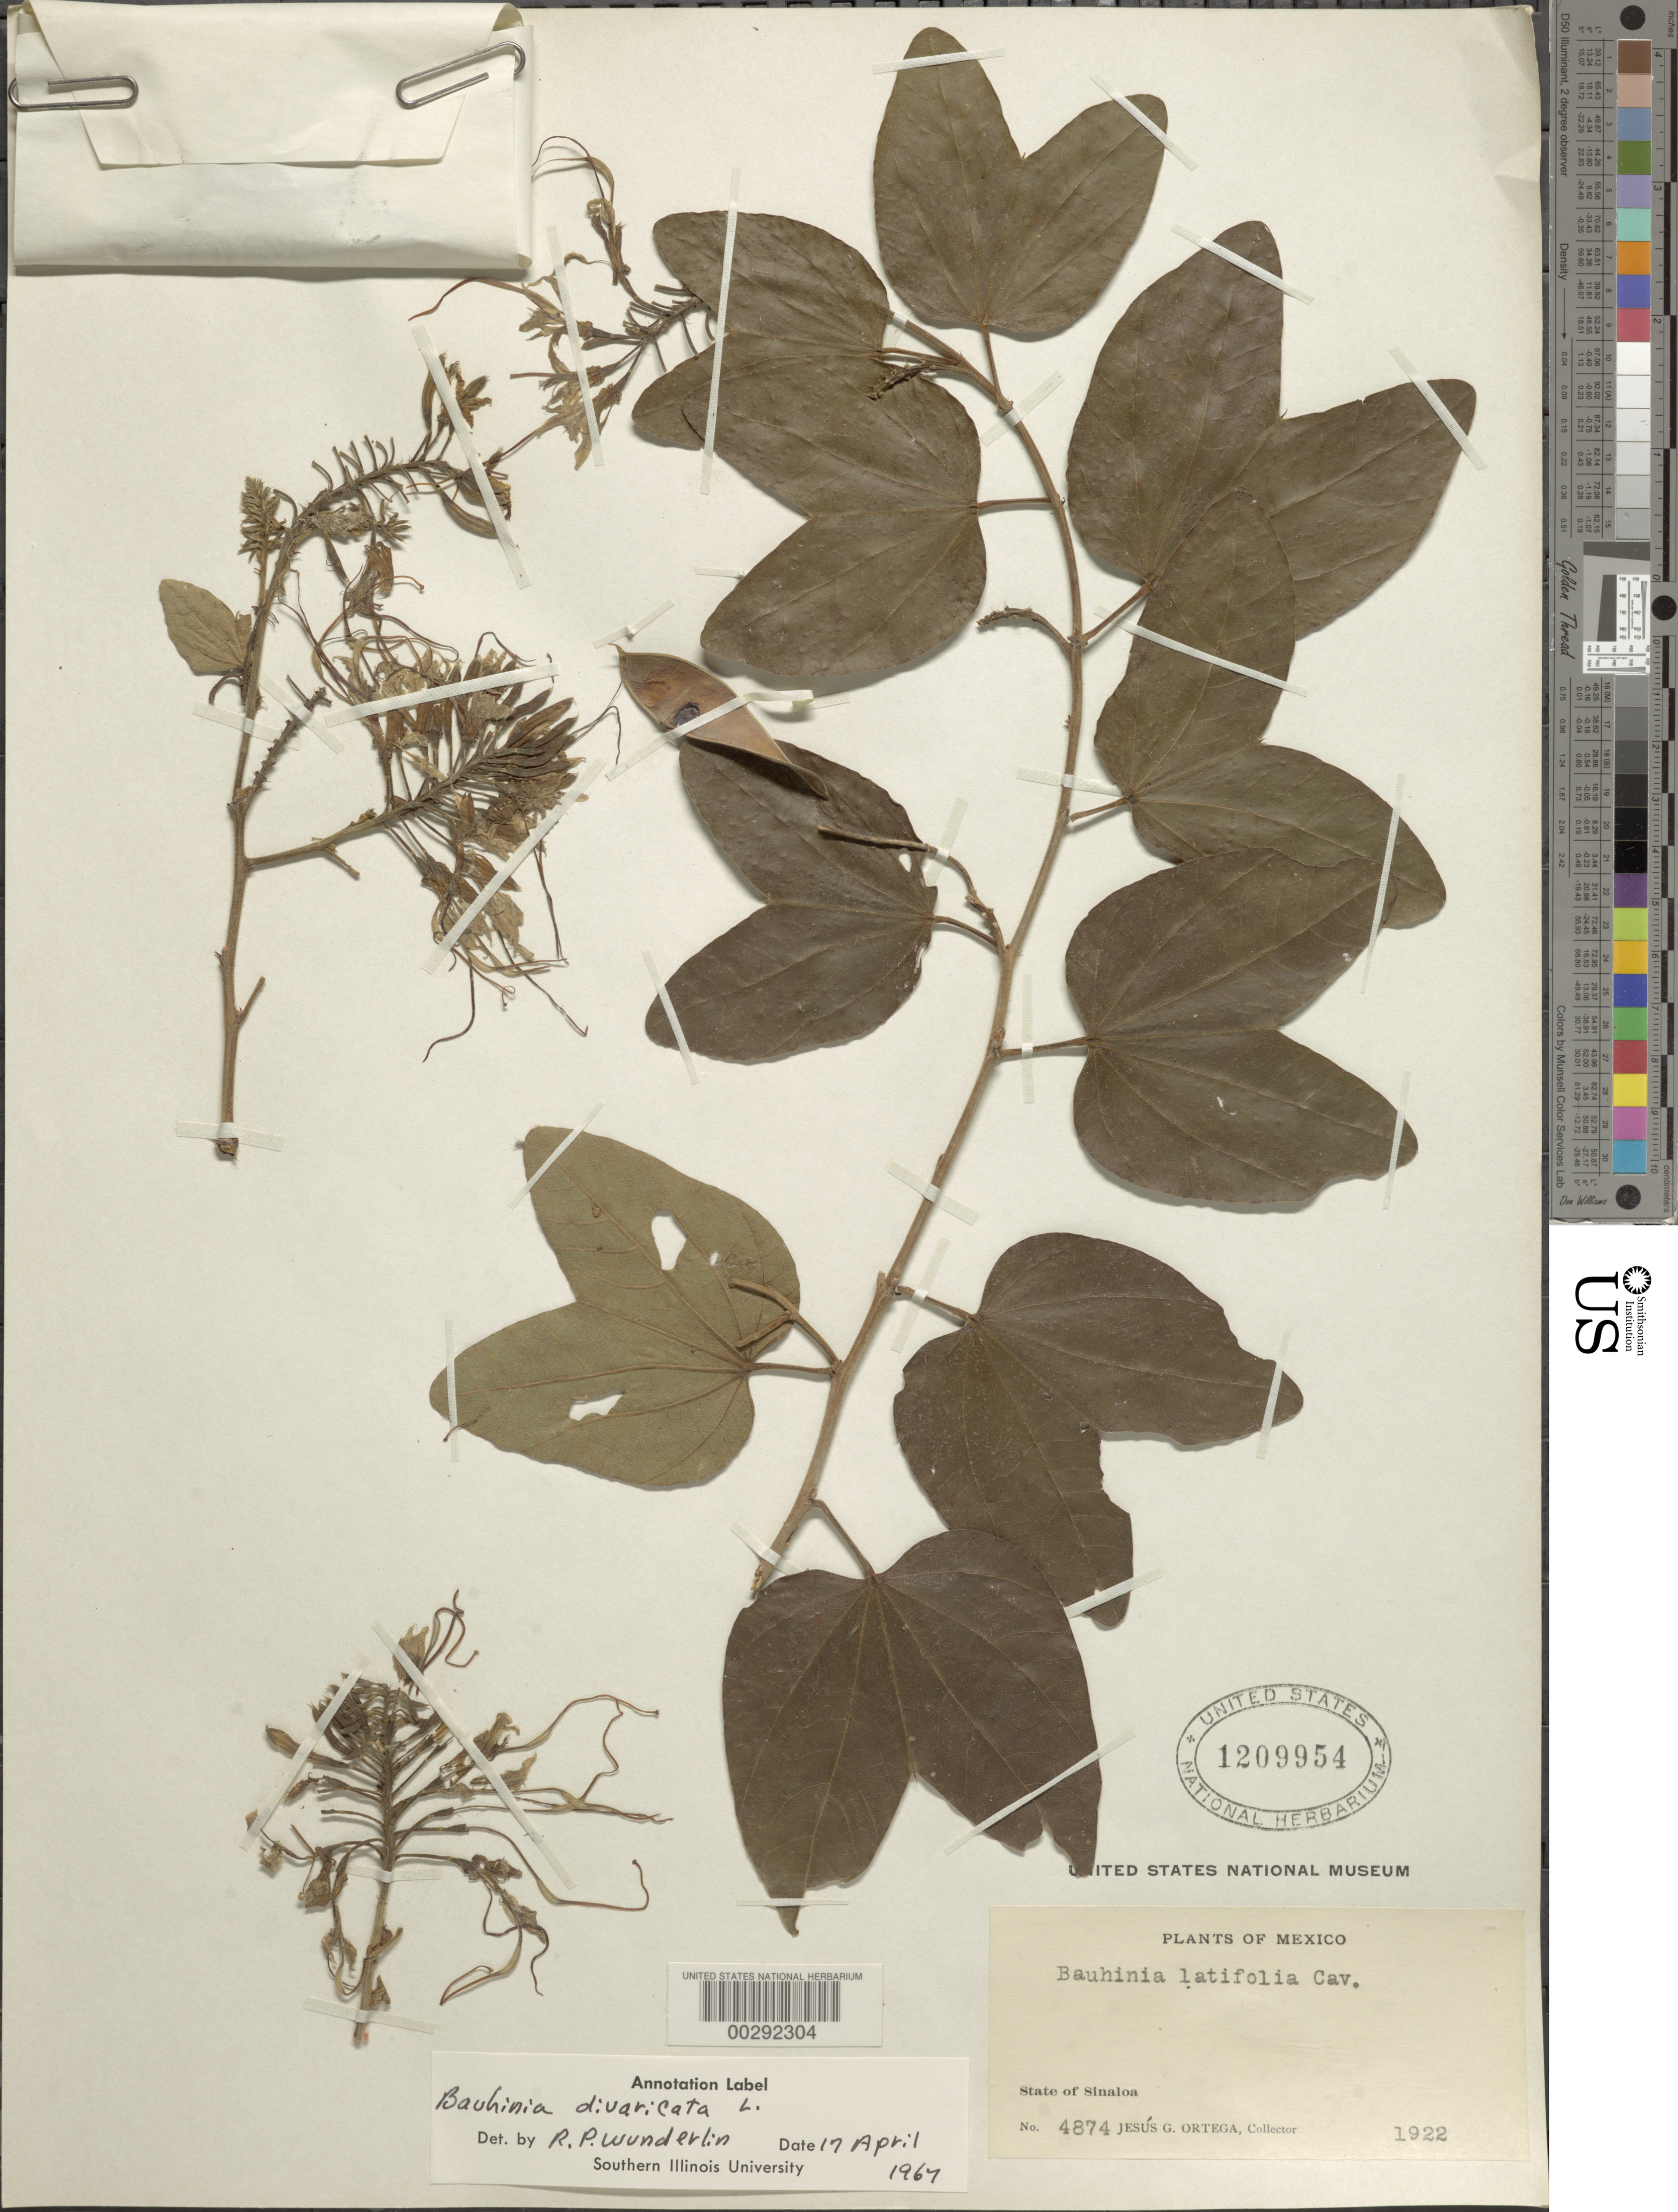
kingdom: Plantae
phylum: Tracheophyta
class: Magnoliopsida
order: Fabales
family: Fabaceae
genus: Bauhinia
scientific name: Bauhinia divaricata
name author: L.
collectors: J. Ortega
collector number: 4874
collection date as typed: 1922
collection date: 1922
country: Mexico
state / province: Sinaloa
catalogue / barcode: US 1209954